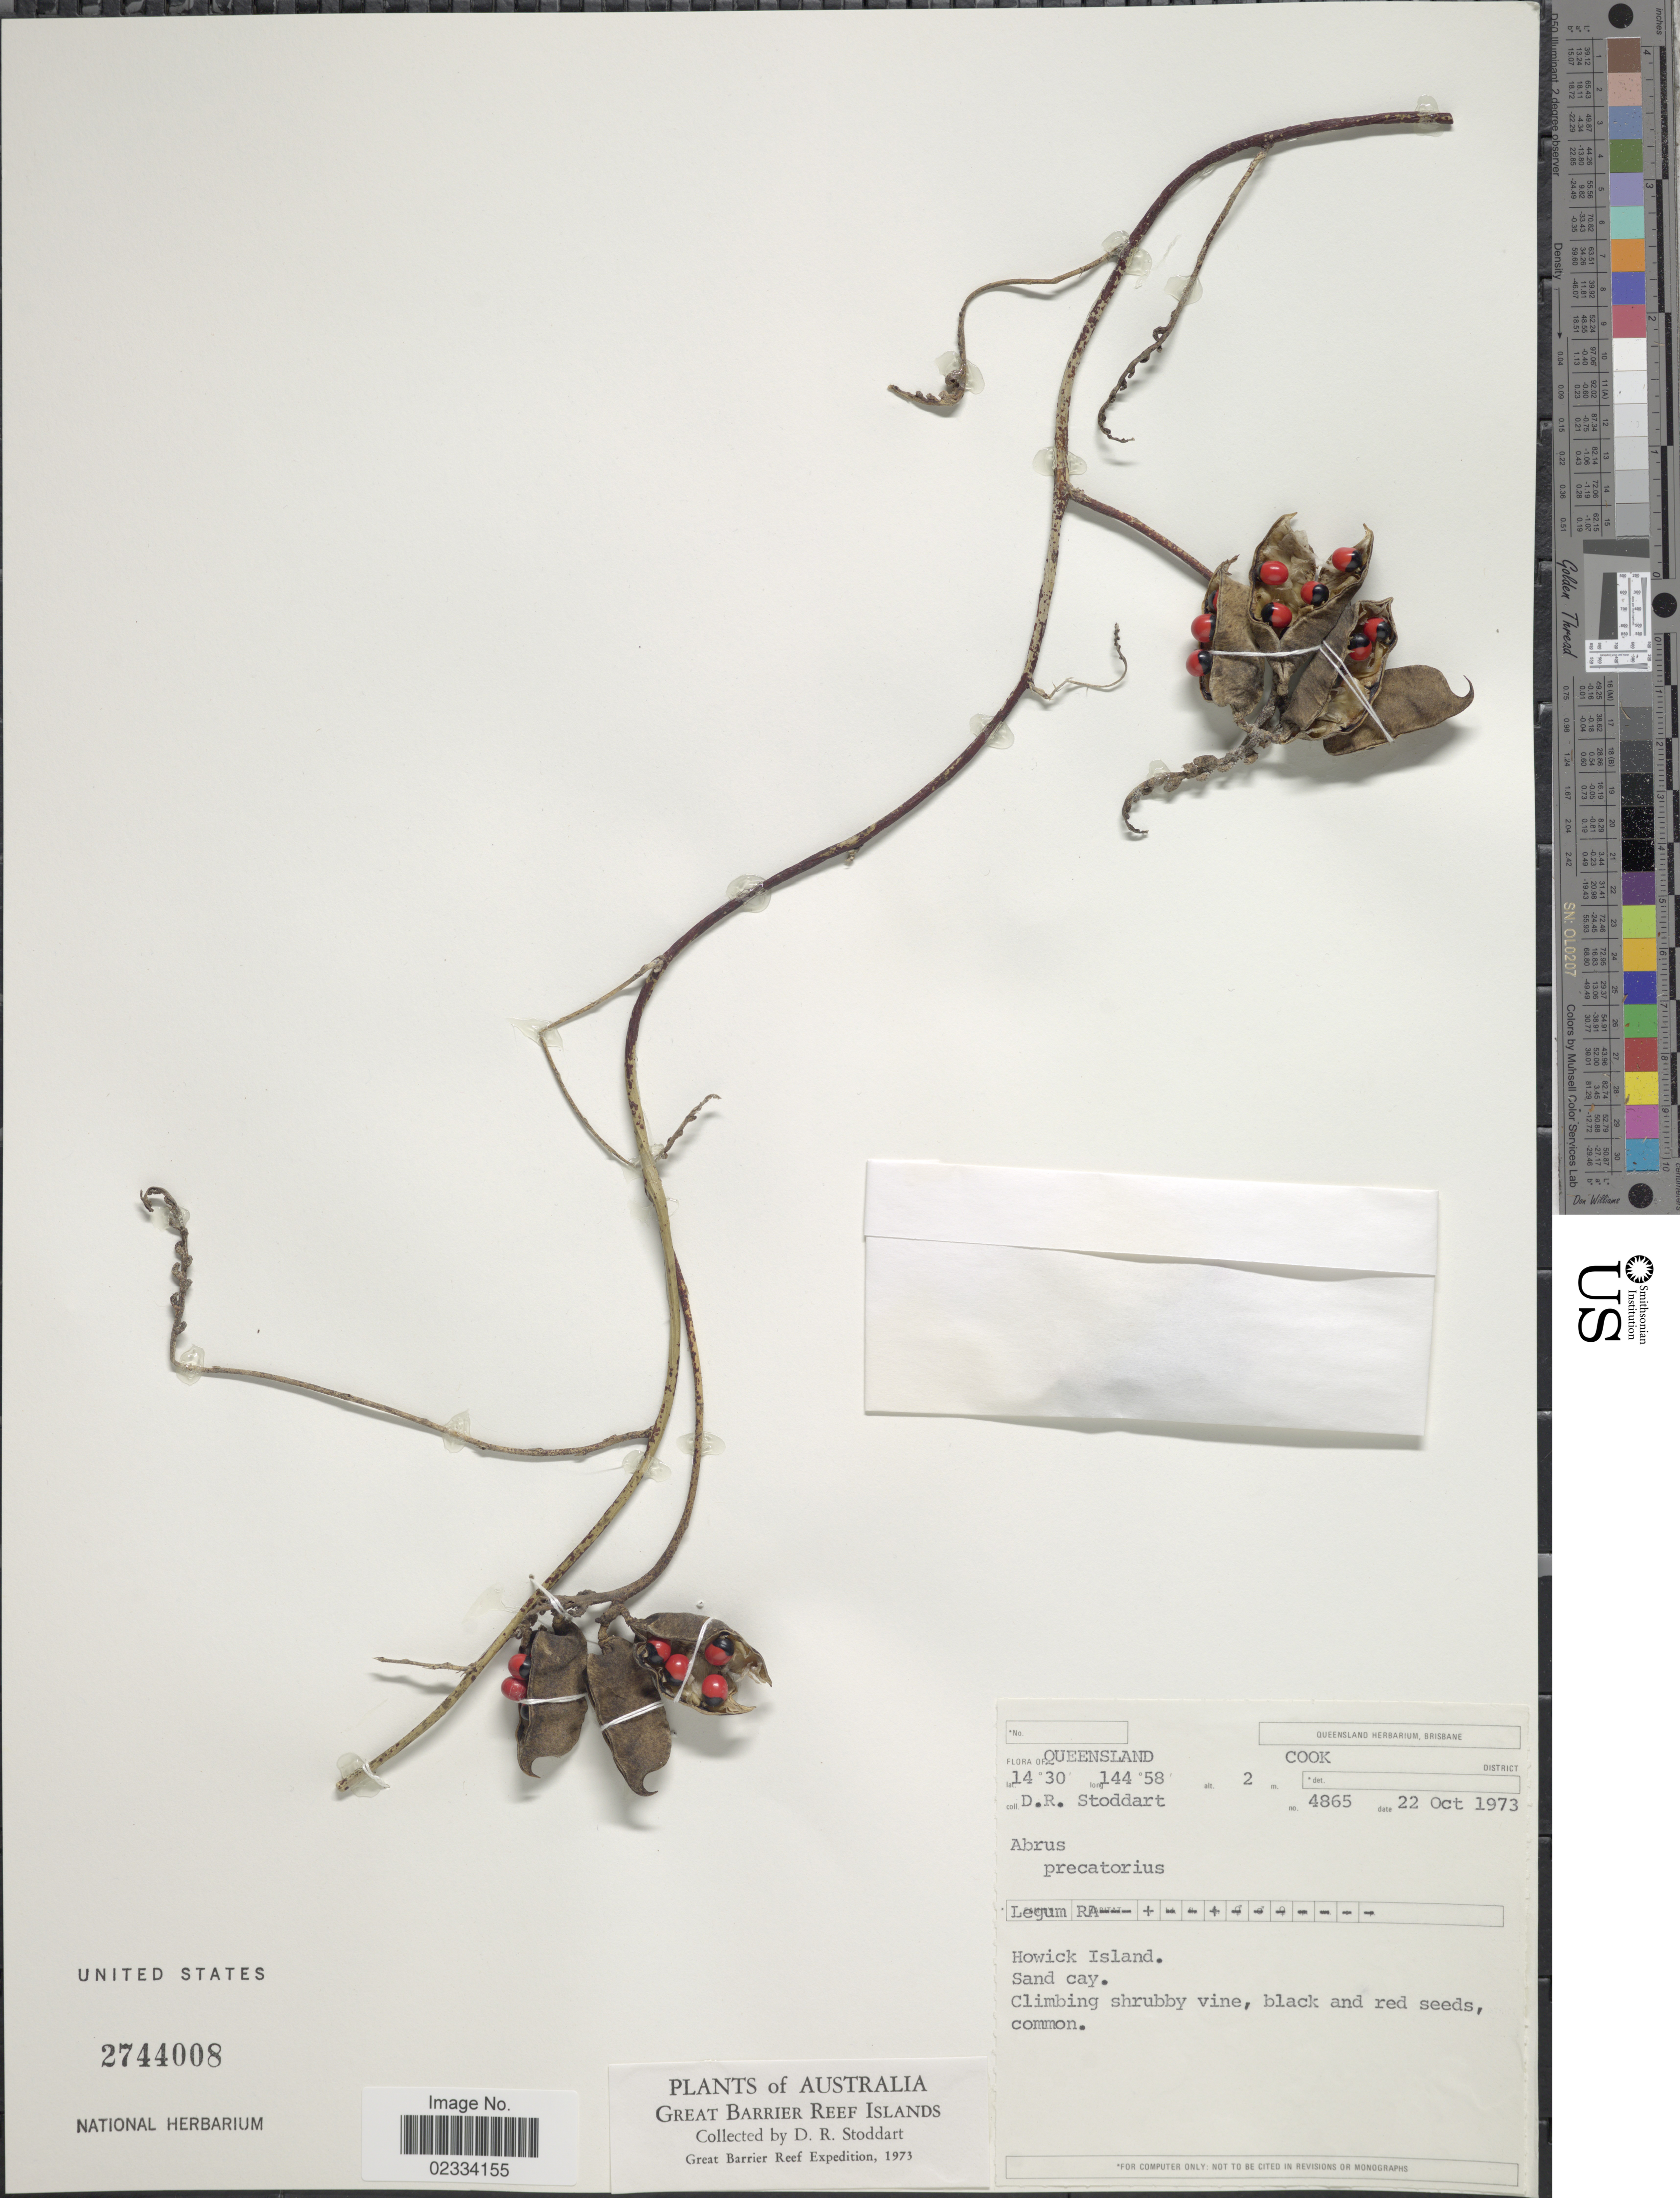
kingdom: Plantae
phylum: Tracheophyta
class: Magnoliopsida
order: Fabales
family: Fabaceae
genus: Abrus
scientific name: Abrus sp.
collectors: D. R. Stoddart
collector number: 4865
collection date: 1973-10-22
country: Australia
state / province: Queensland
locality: Great Barrier Reef Islands. Cook District. Howick Island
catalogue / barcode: US 2744008